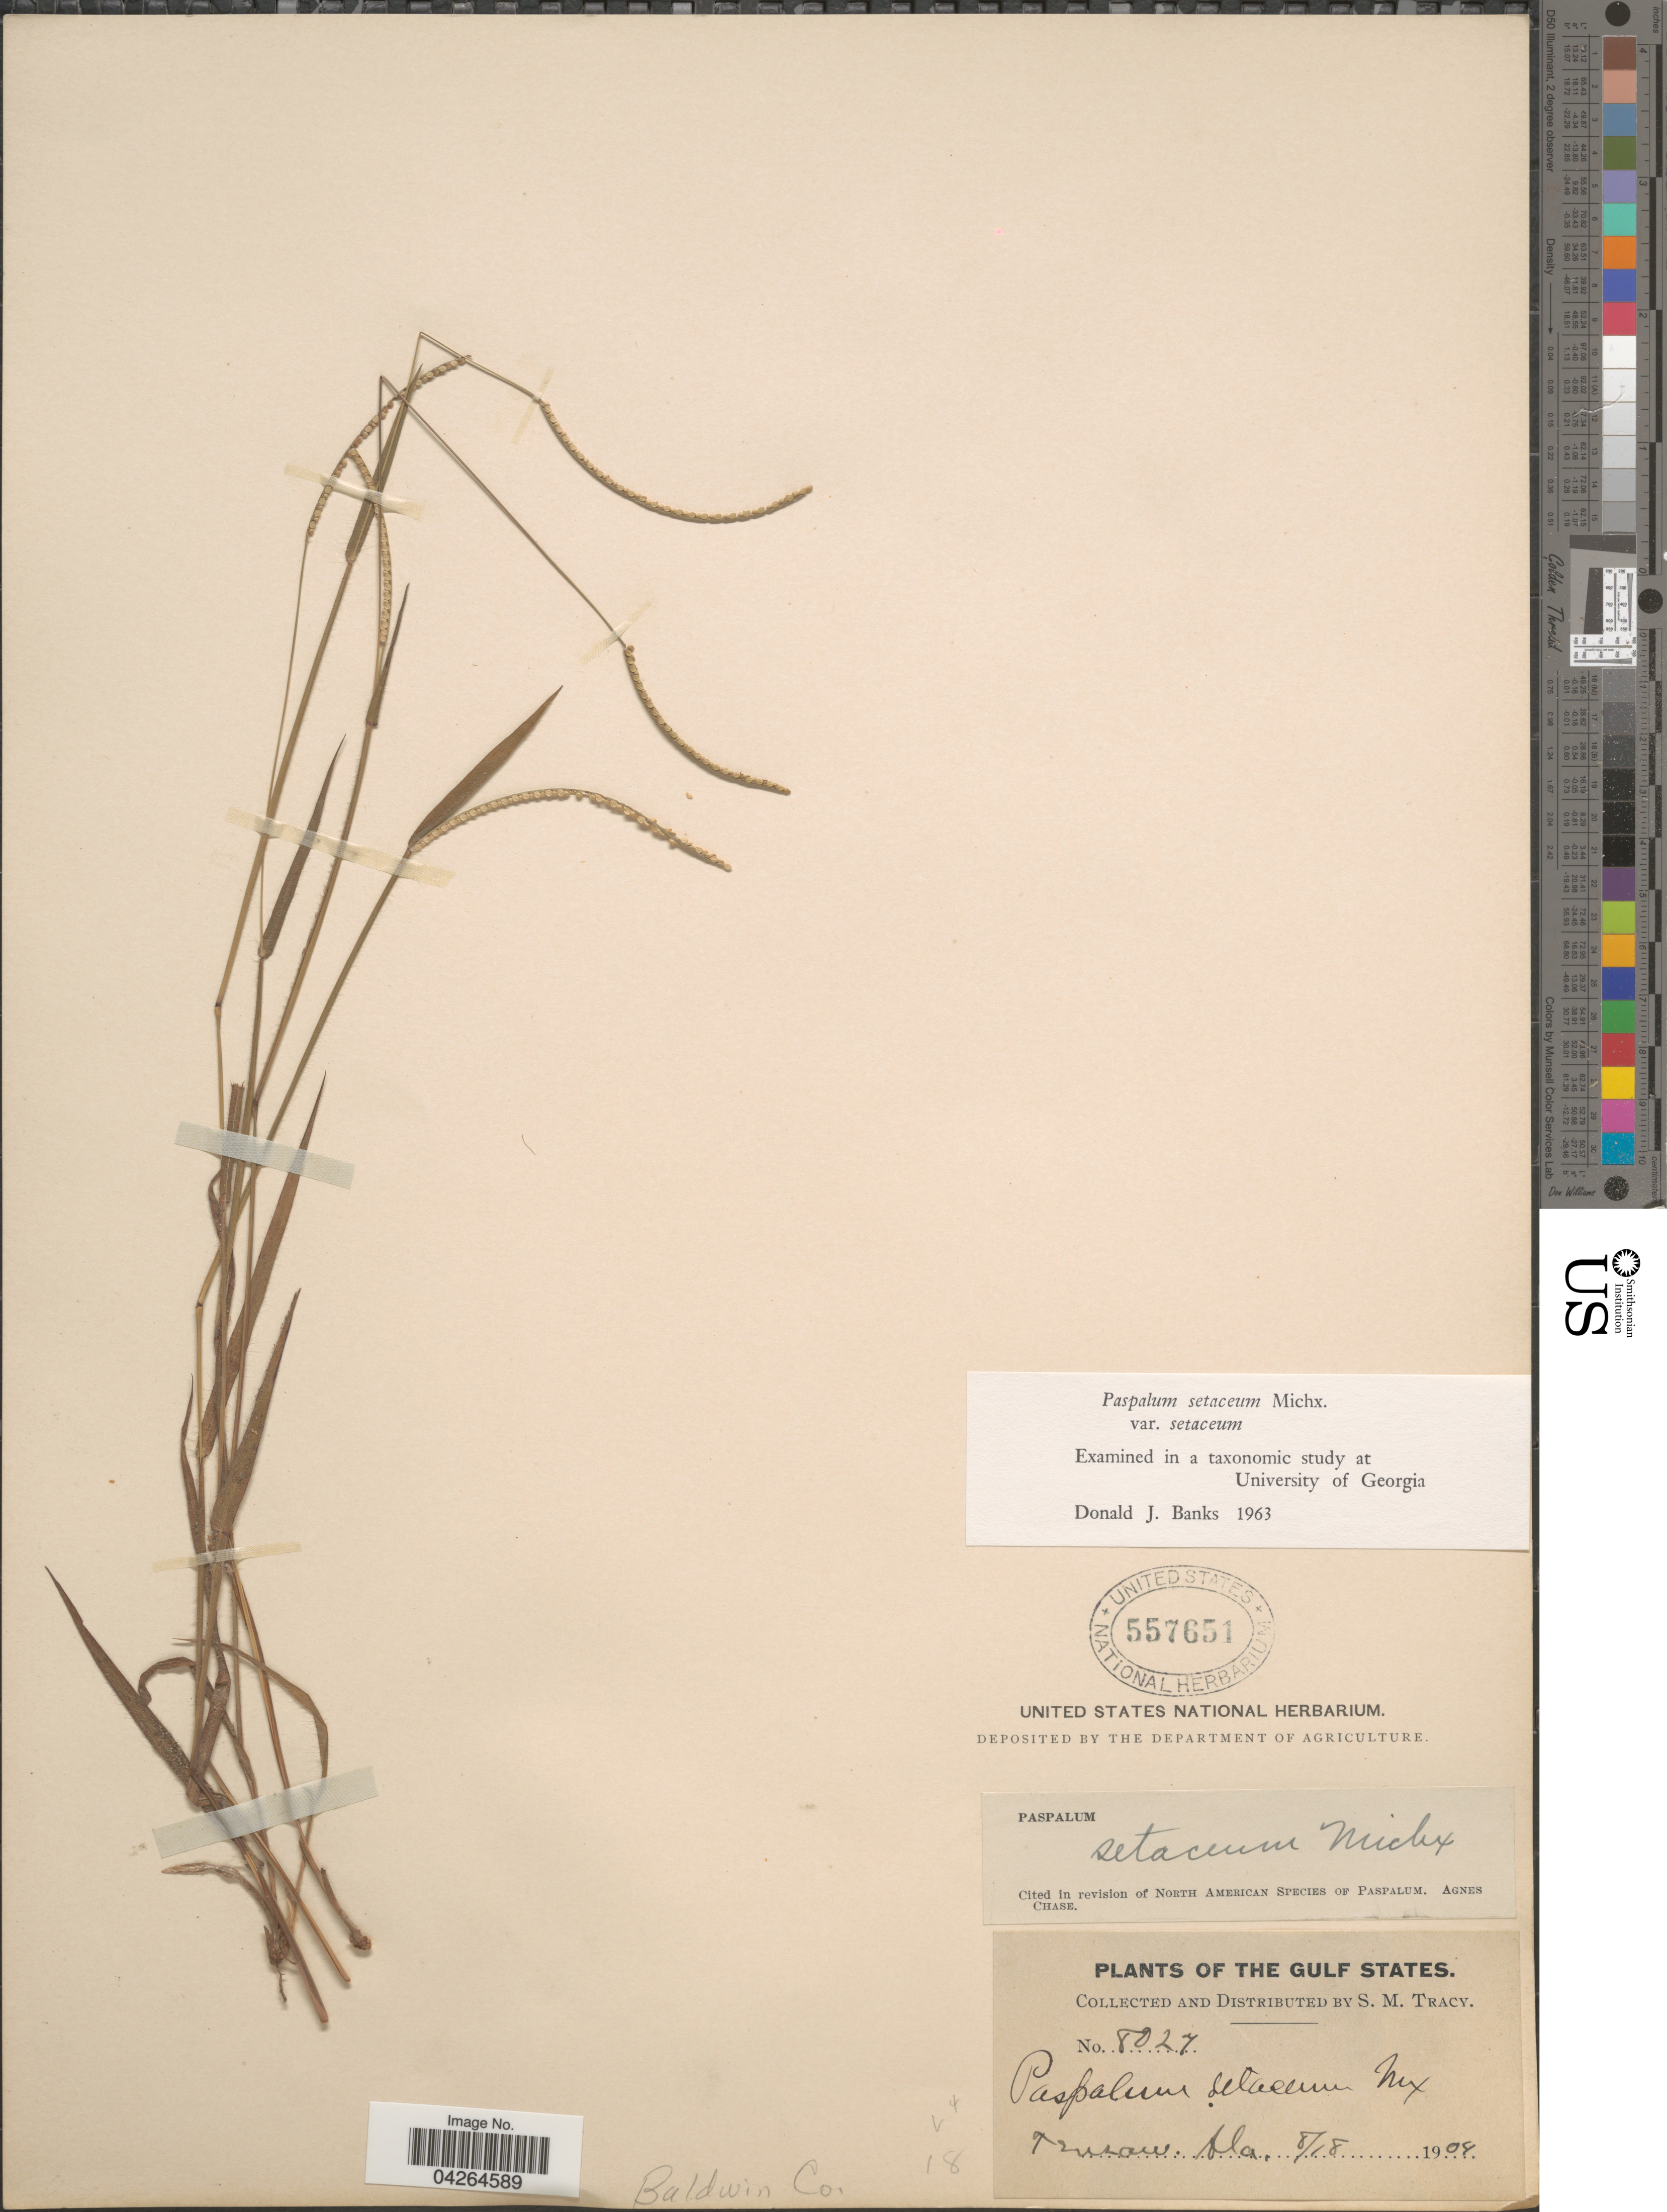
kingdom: Plantae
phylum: Tracheophyta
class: Liliopsida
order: Poales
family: Poaceae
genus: Paspalum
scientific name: Paspalum setaceum var. setaceum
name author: Michx.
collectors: S. M. Tracy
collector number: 8027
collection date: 1904-08-18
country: United States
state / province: Alabama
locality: Gulf States. Tensaw. Baldwin Co.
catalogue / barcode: US 557651